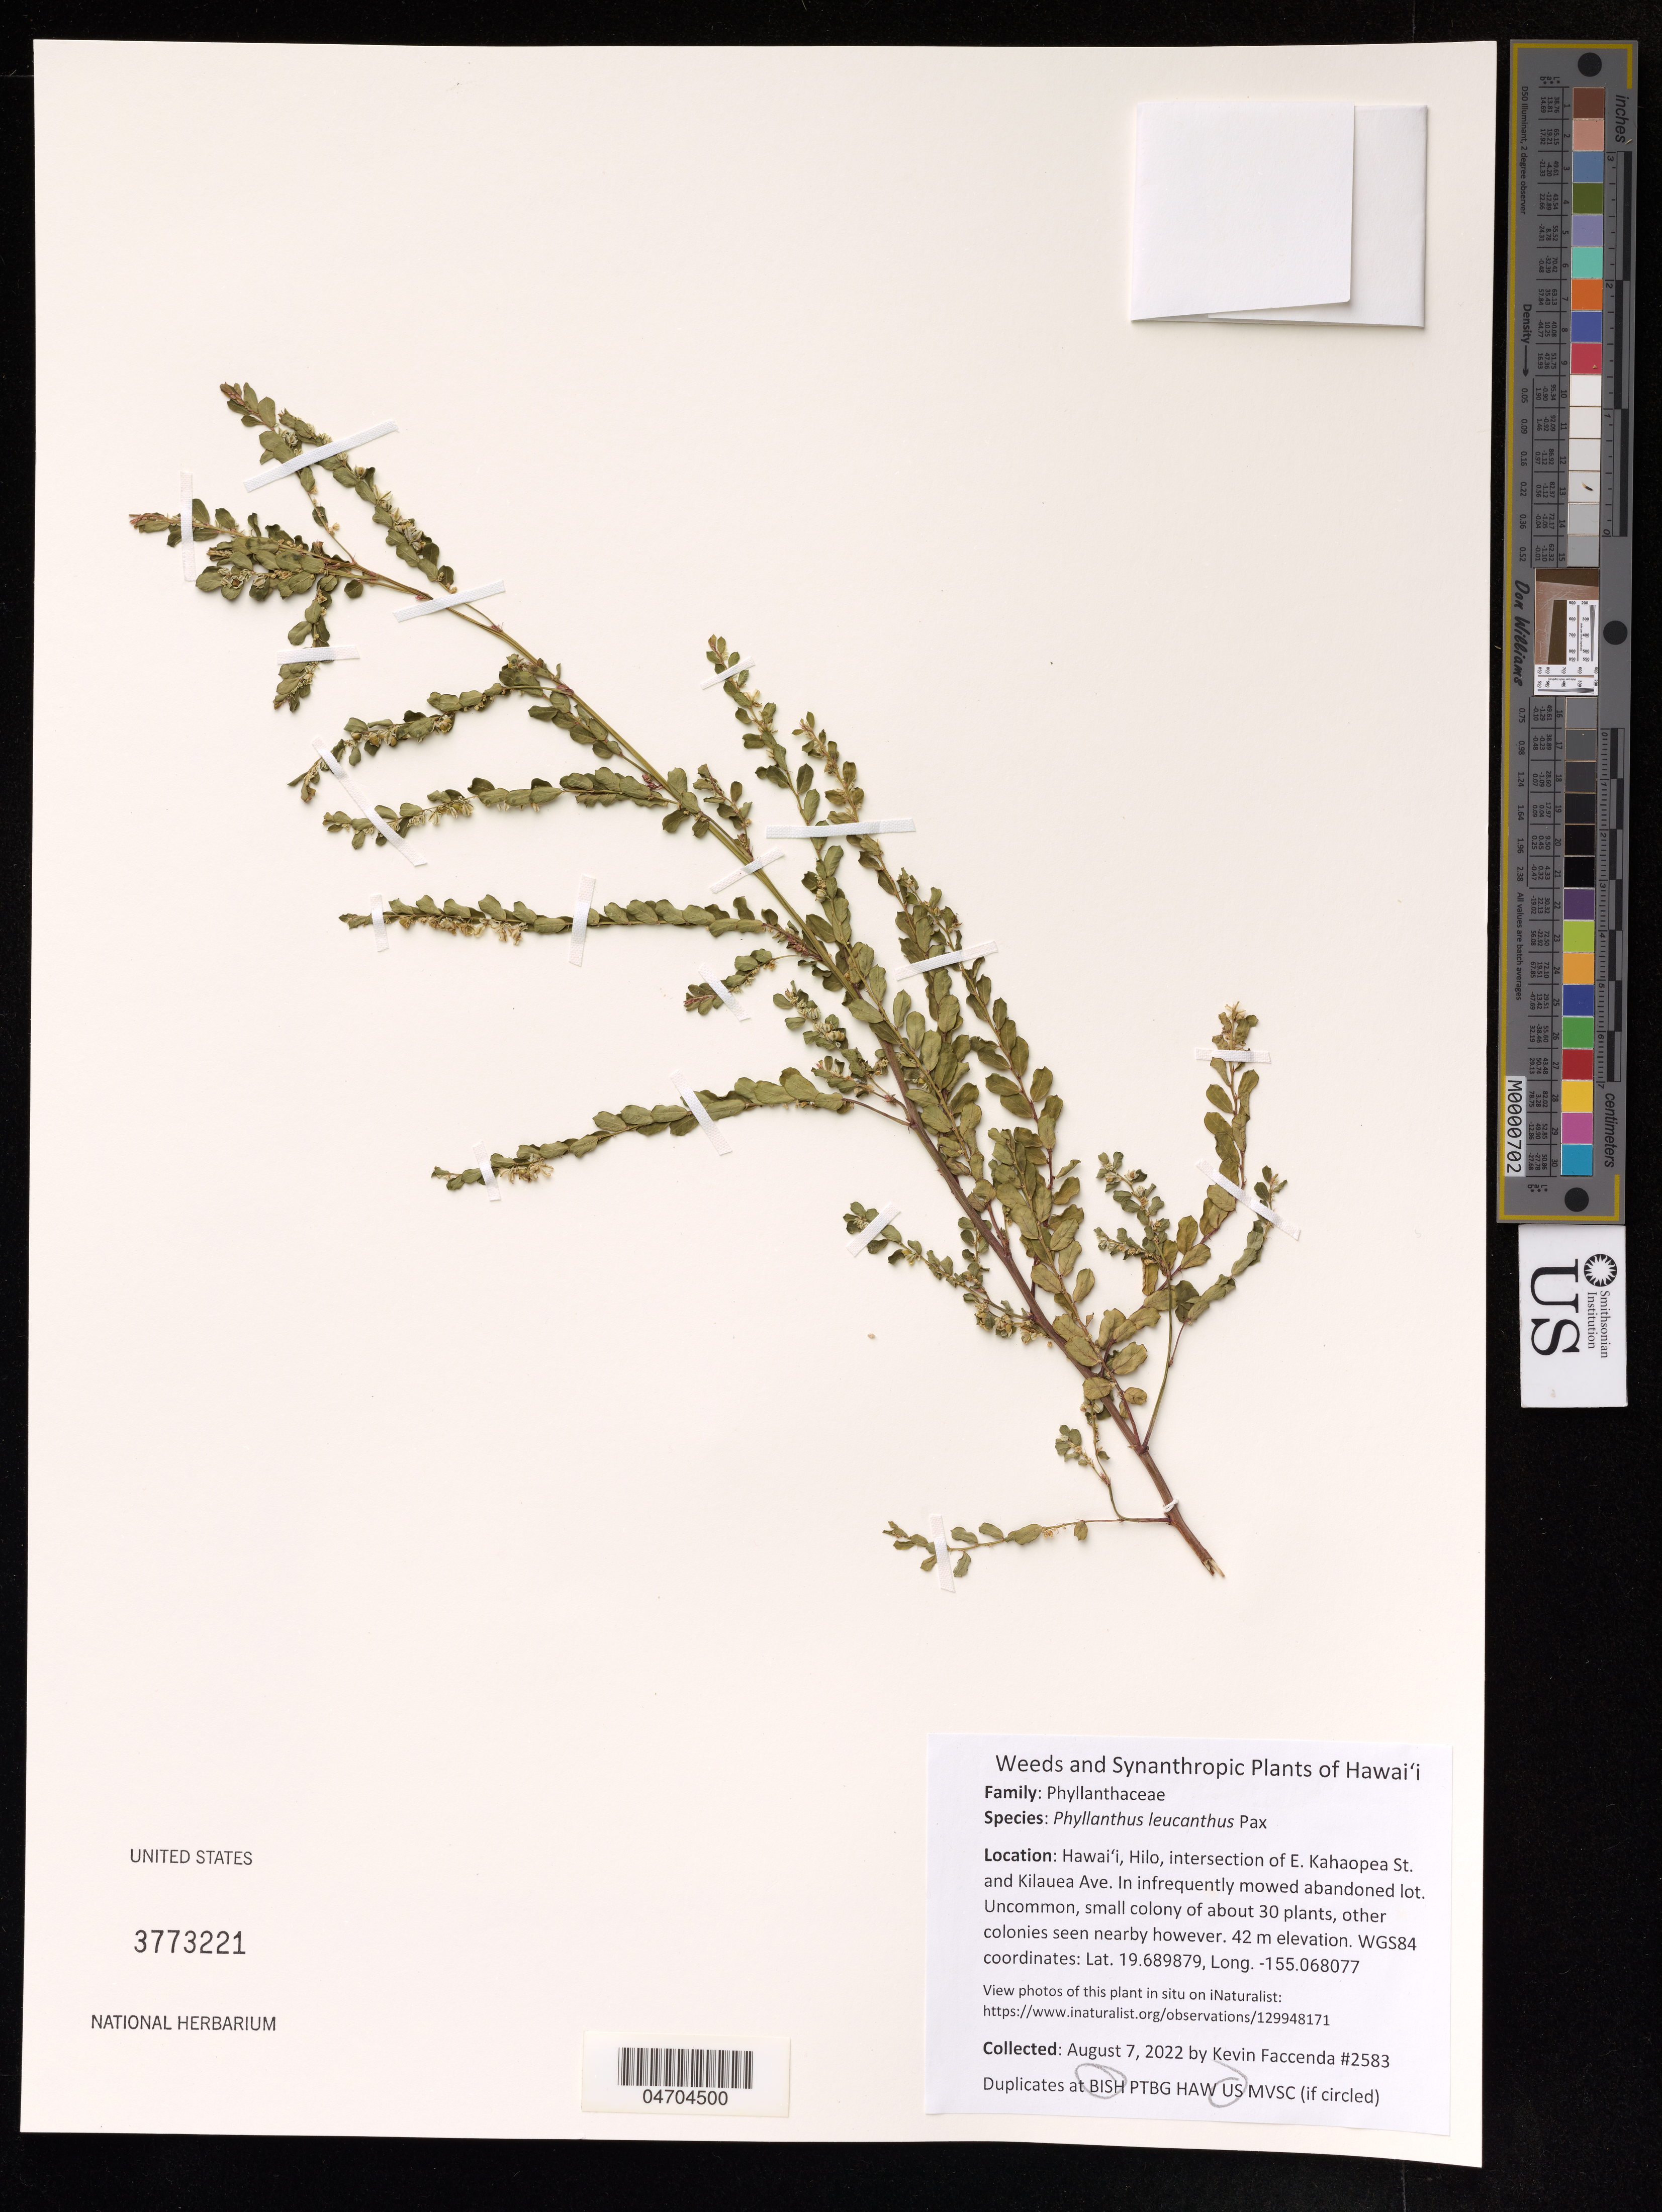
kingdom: Plantae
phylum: Tracheophyta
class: Magnoliopsida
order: Malpighiales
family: Phyllanthaceae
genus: Phyllanthus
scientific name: Phyllanthus leucanthus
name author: Pax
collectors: K. Faccenda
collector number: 2583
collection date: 2022-08-07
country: United States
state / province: Hawaii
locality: Hilo, intersection of E. Kahaopea St. and Kilauea Ave.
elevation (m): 42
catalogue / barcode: US 3773221